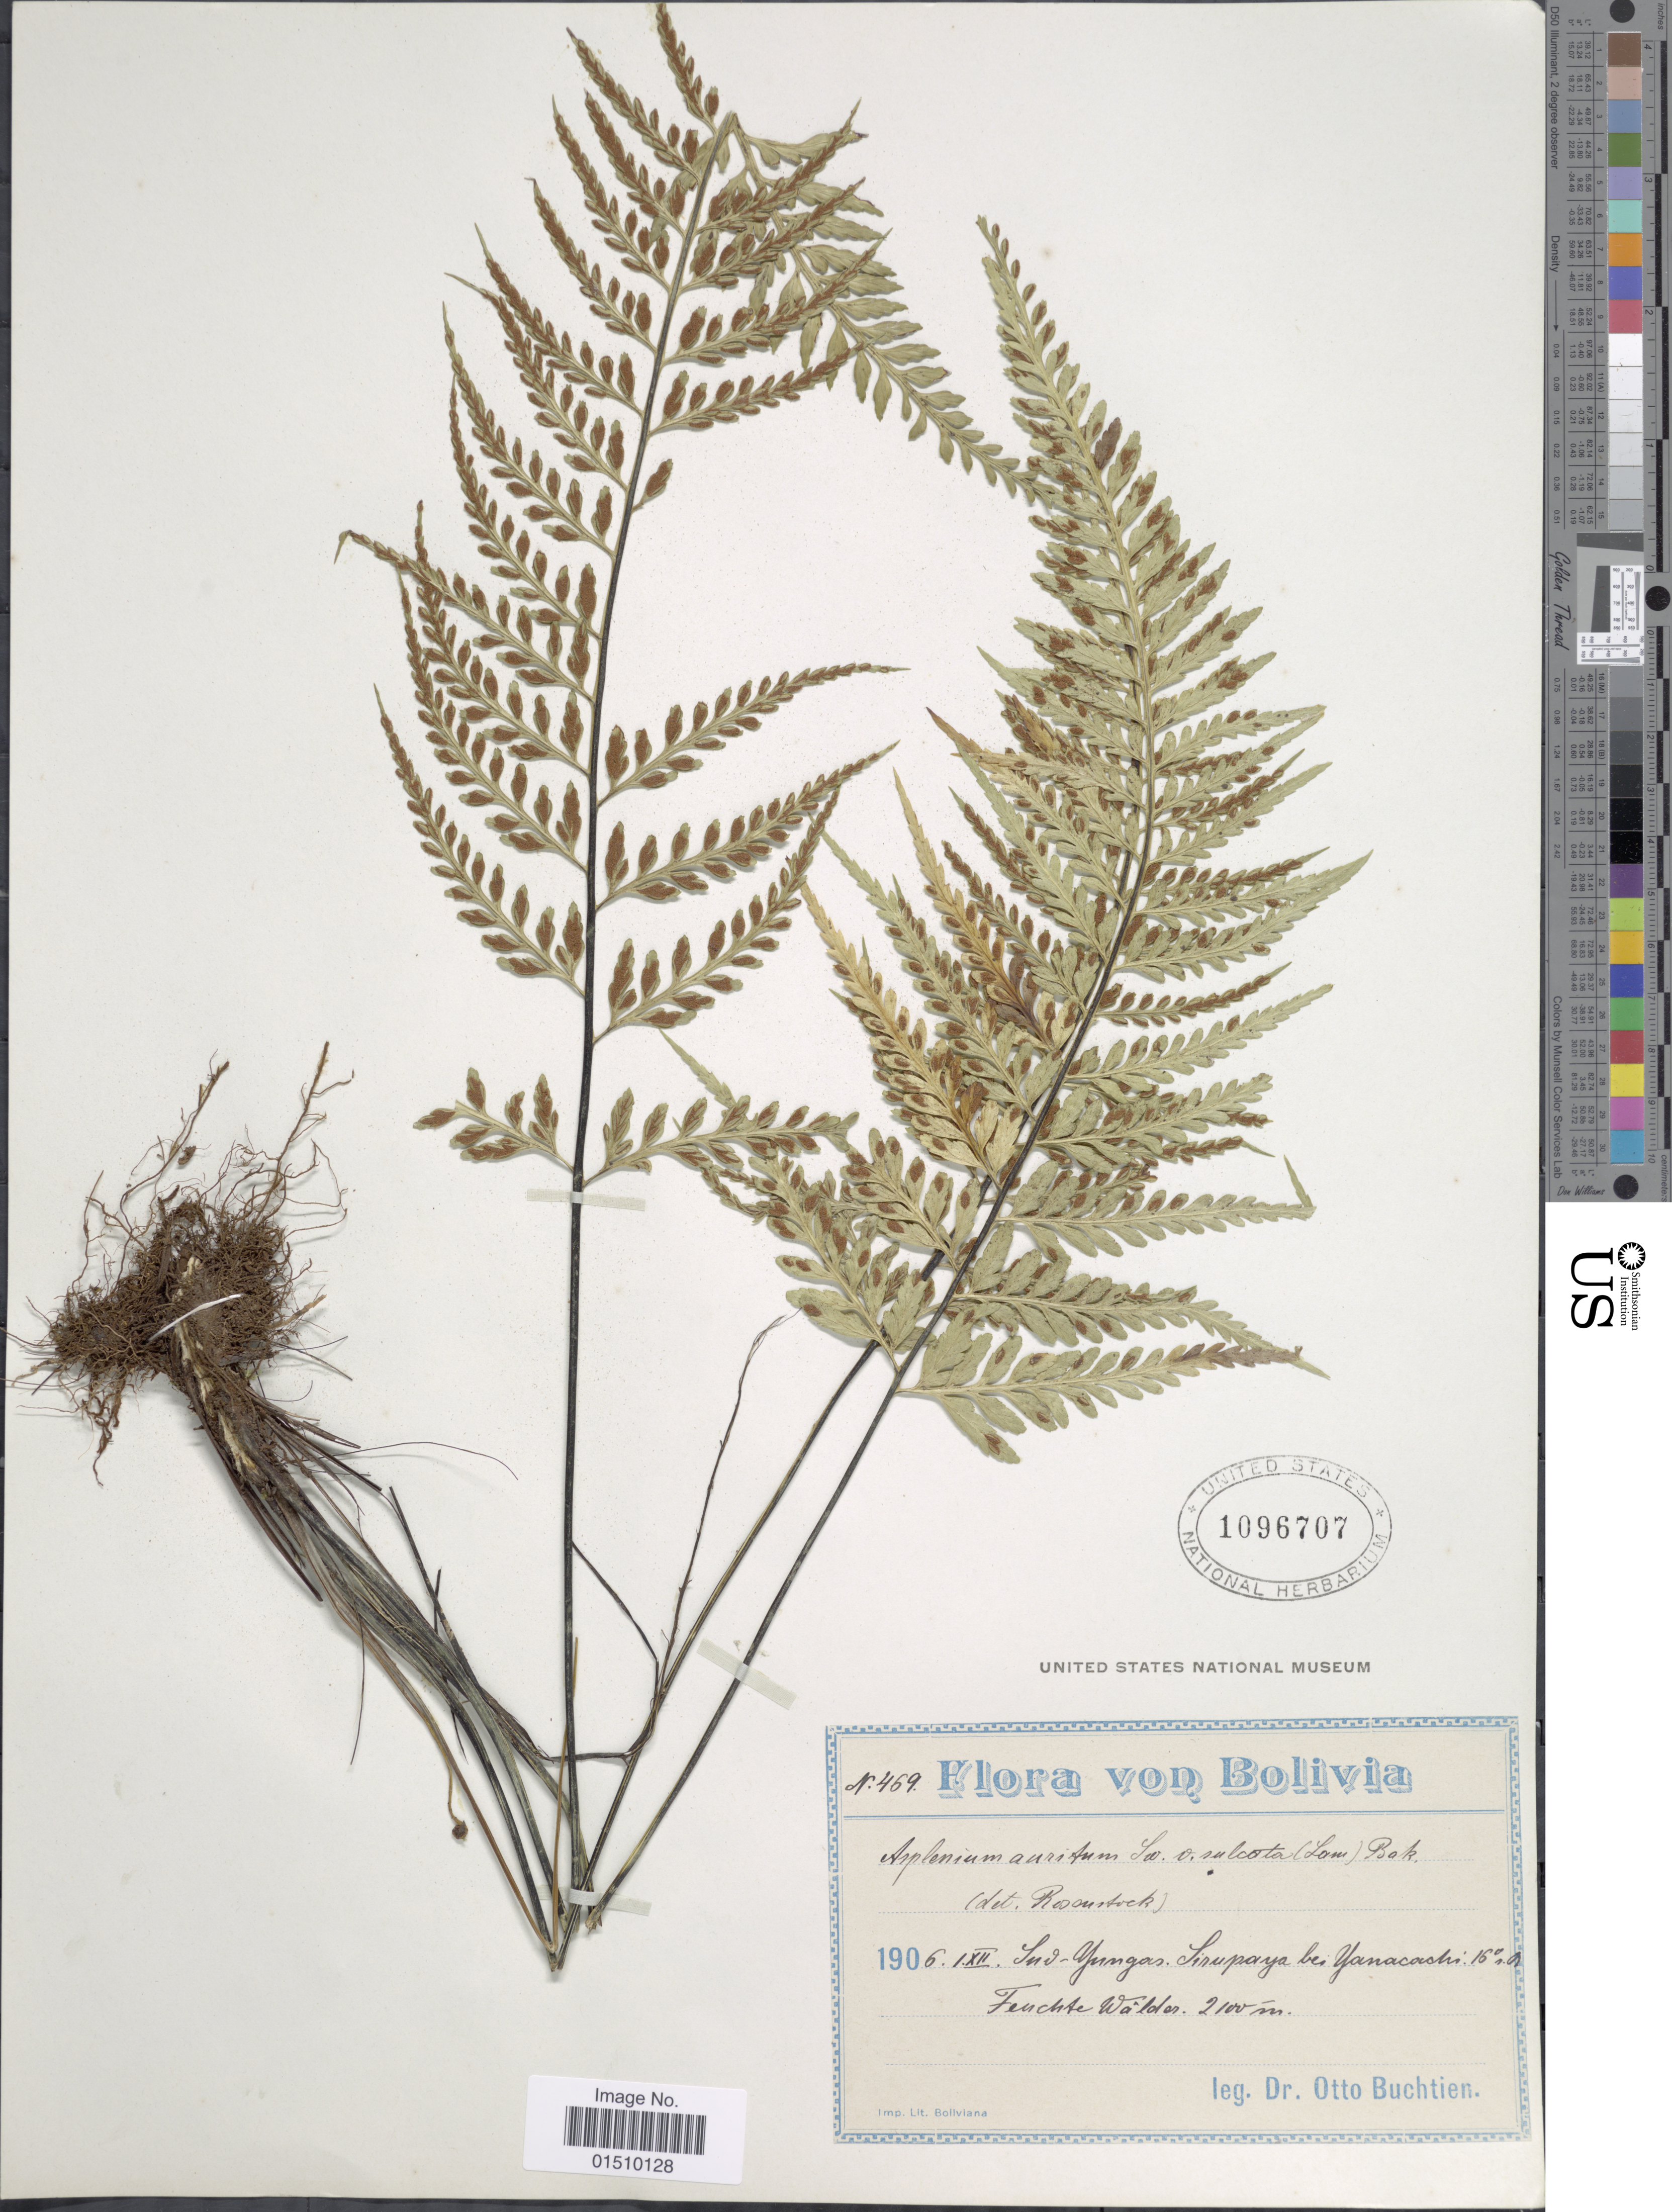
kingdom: Plantae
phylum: Tracheophyta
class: Polypodiopsida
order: Polypodiales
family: Aspleniaceae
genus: Asplenium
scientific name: Asplenium auritum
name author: Sw.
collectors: O. Buchtien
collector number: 469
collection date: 1906-12-01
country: Bolivia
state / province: La Paz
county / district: Sud Yungas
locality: Sirupaya bei Yanacachi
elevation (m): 2100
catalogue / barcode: US 1096707